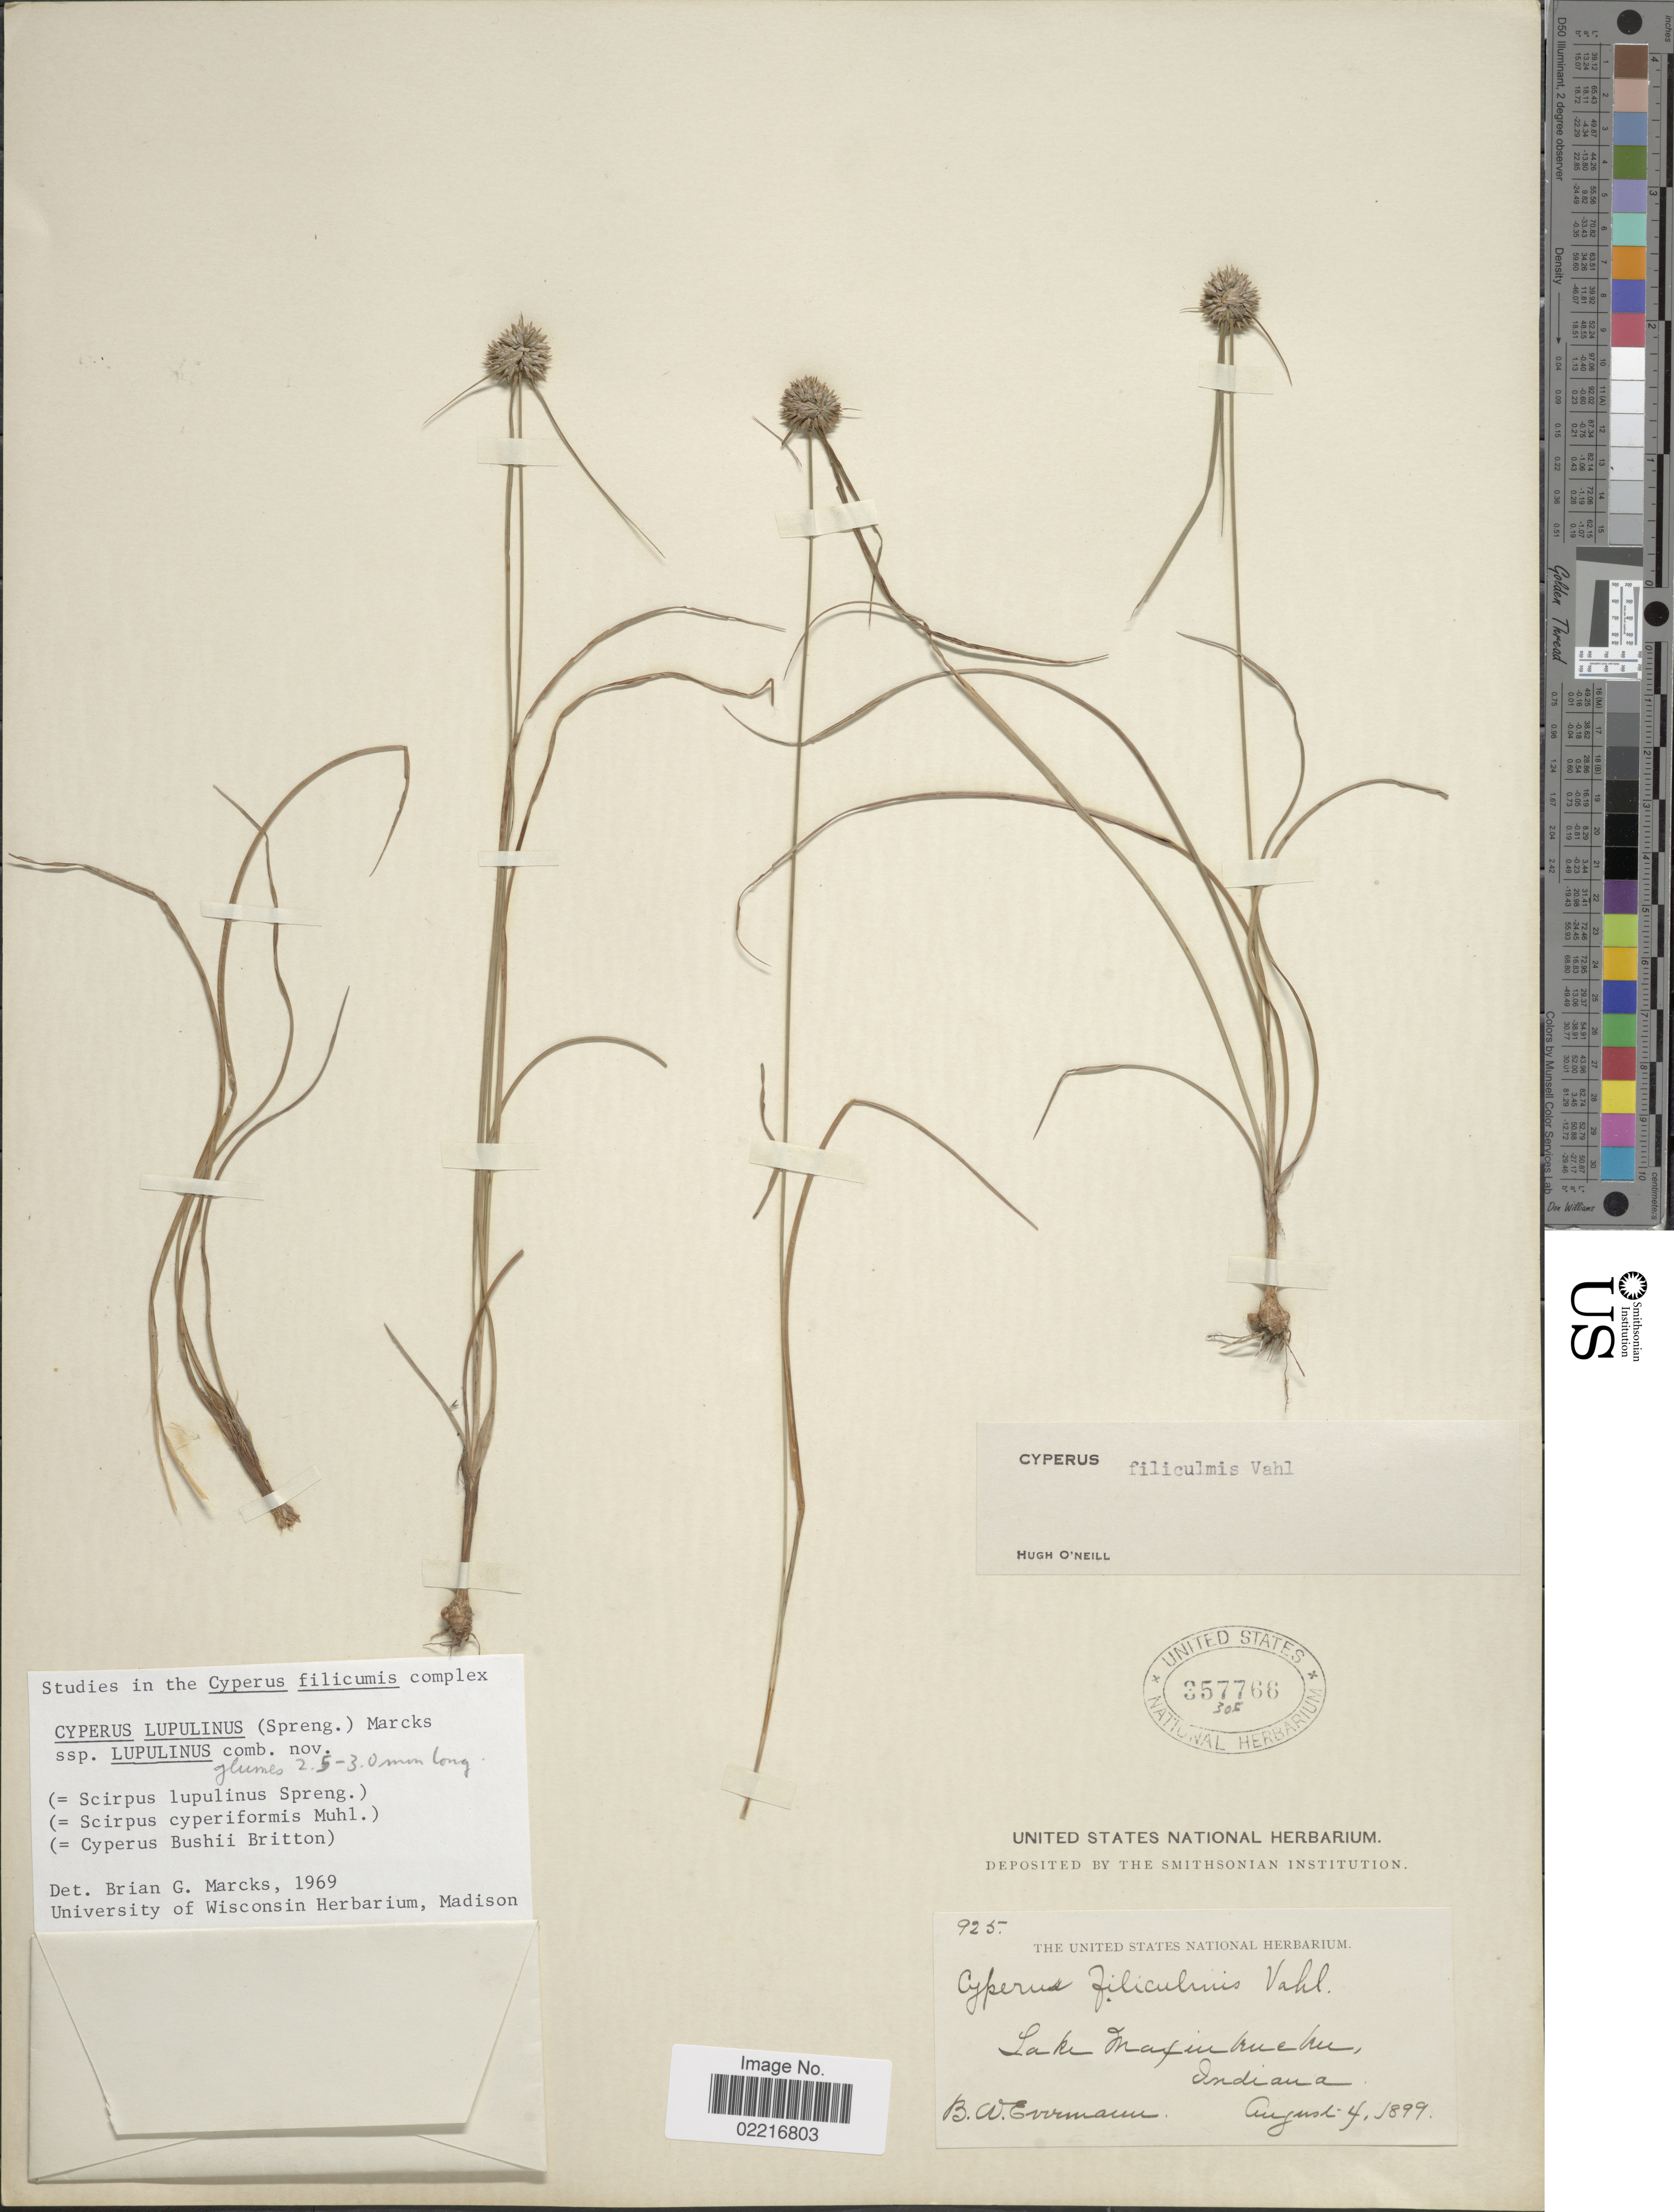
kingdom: Plantae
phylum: Tracheophyta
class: Liliopsida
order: Poales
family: Cyperaceae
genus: Cyperus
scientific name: Cyperus lupulinus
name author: (Spreng.) Marcks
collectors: B. W. Evermann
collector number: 925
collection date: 1899-08-04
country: United States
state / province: Indiana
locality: Lake Maxinkuckee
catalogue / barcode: US 357766